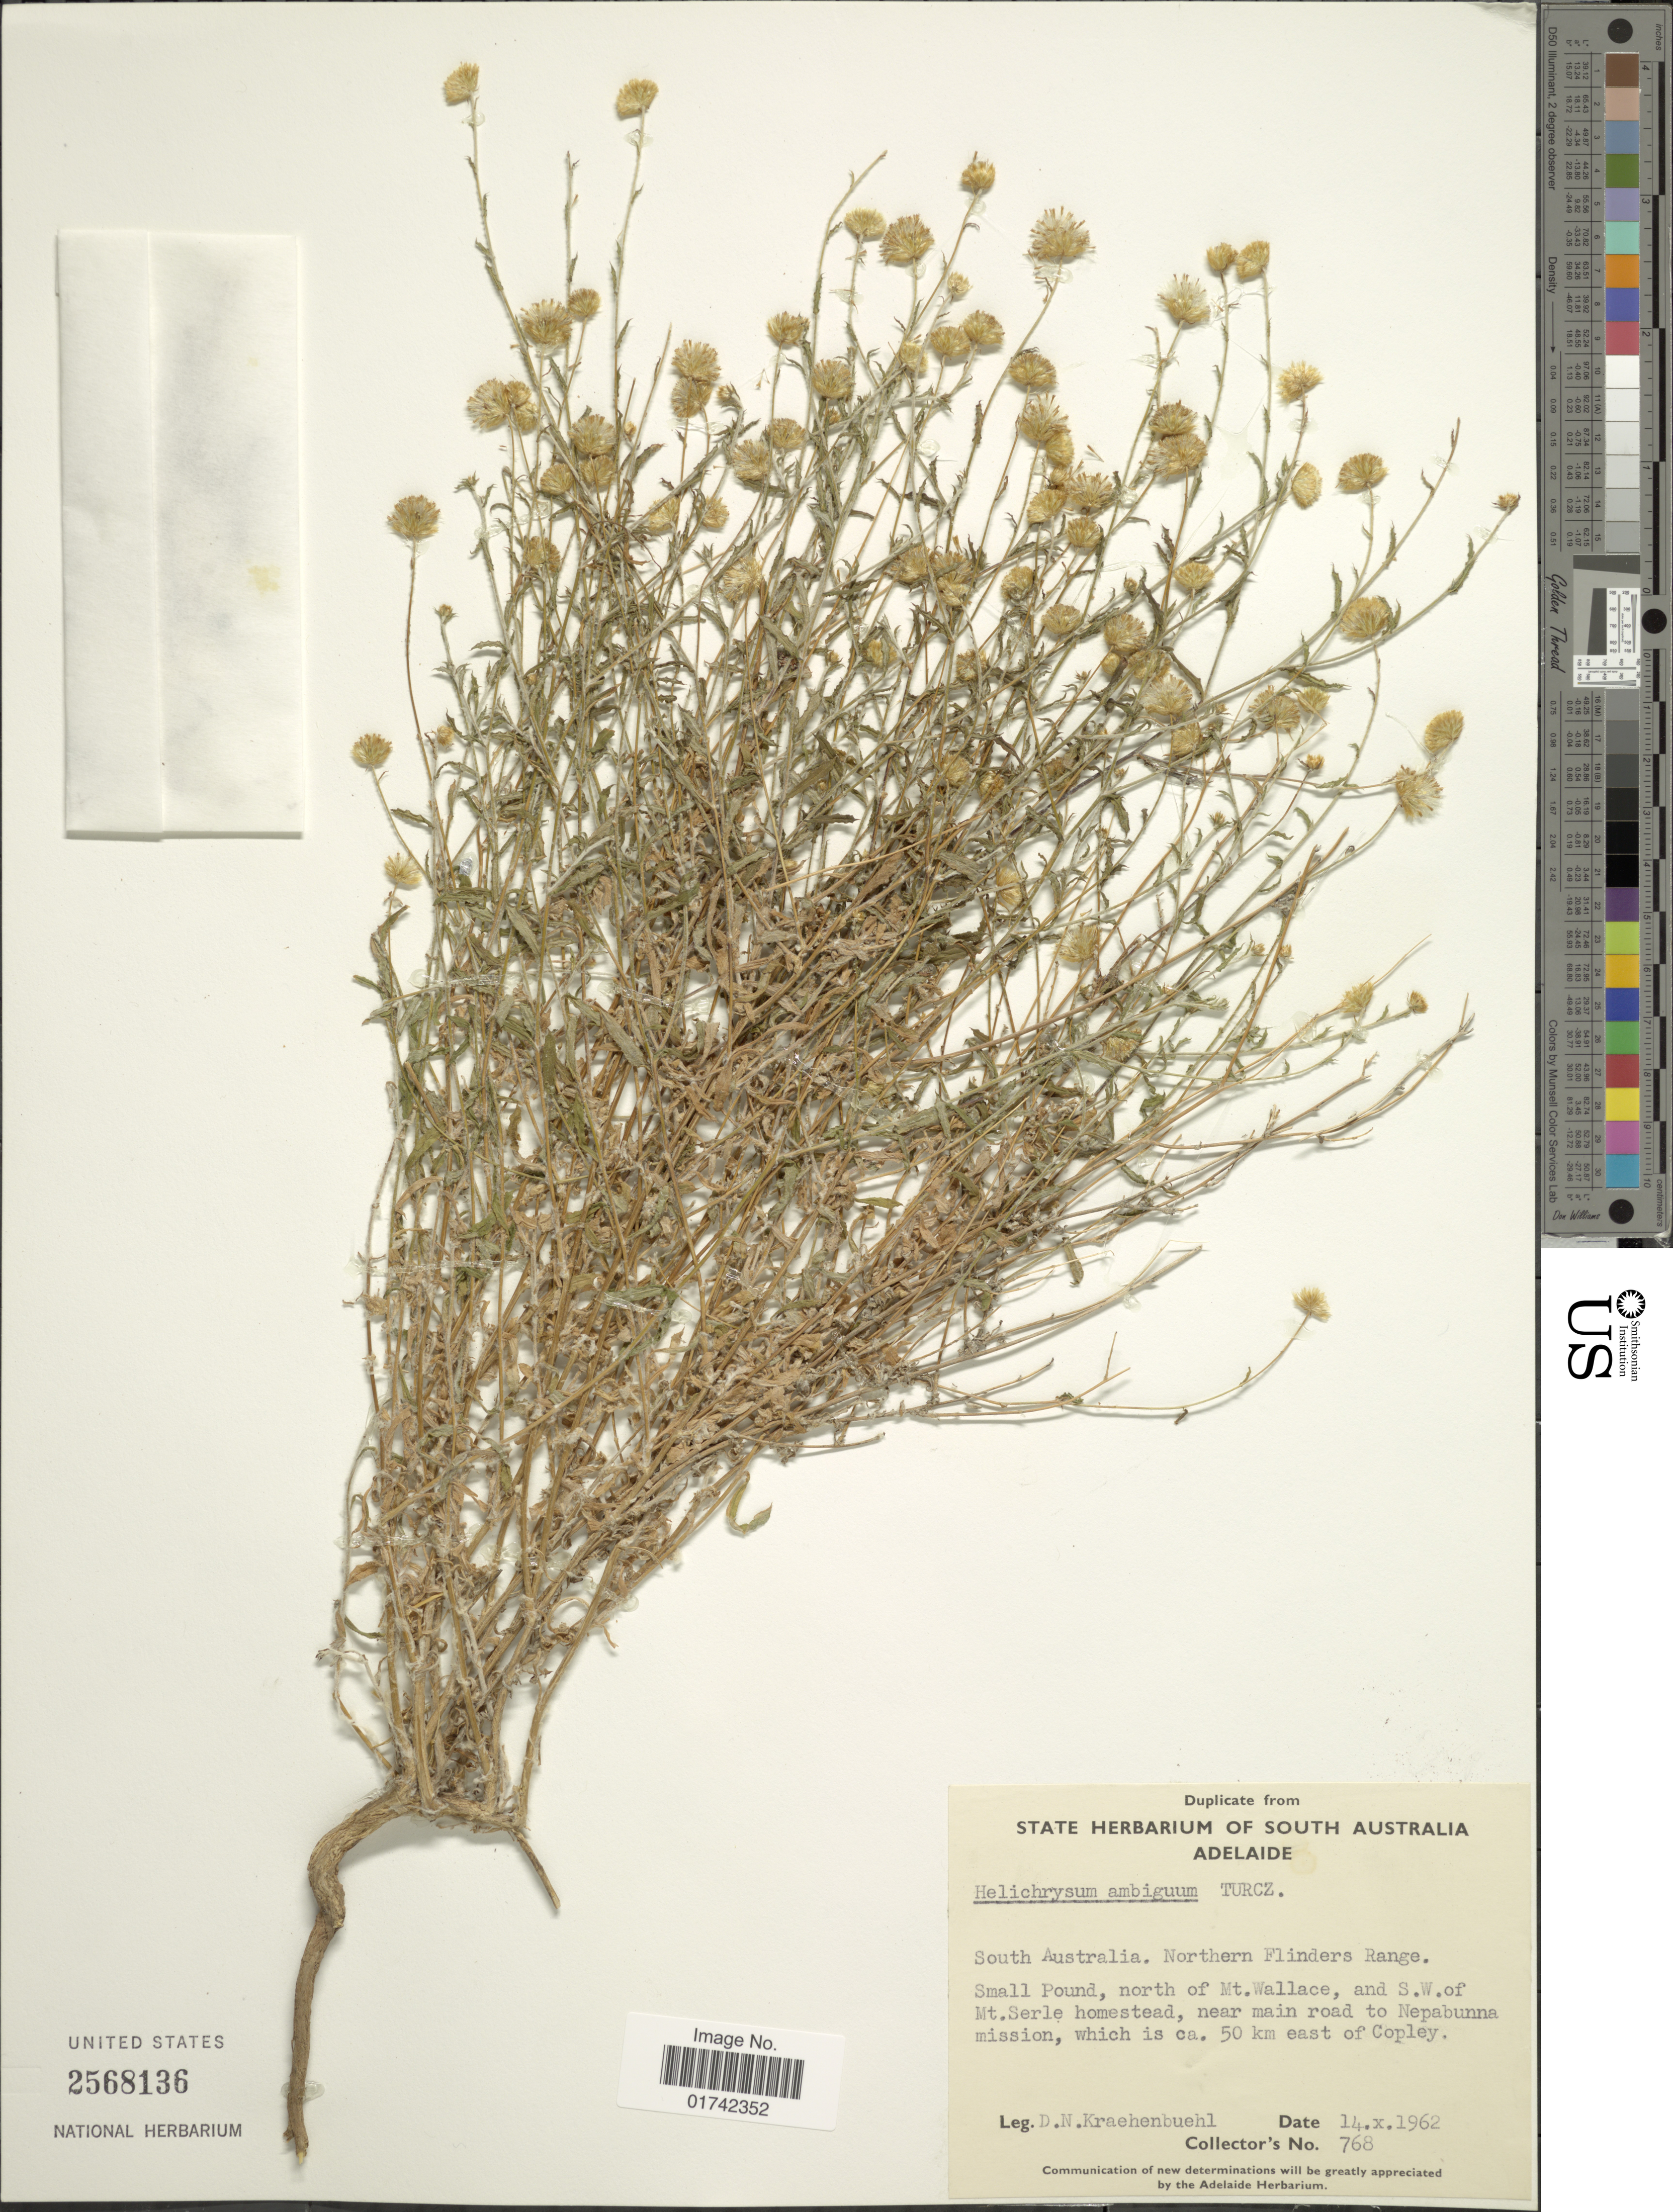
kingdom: Plantae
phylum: Tracheophyta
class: Magnoliopsida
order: Asterales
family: Asteraceae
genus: Helichrysum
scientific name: Helichrysum ambiguum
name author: Turcz.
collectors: D. Kraehenbuehl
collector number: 768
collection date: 1962-10-14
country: Australia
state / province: South Australia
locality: Northern Flinders Range, Small Pound, north of Wallace, and S. W. of Mt. Serle homestead, near main road to Nepabunna mission, which is ca. 50 km east of Copley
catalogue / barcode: US 2568136